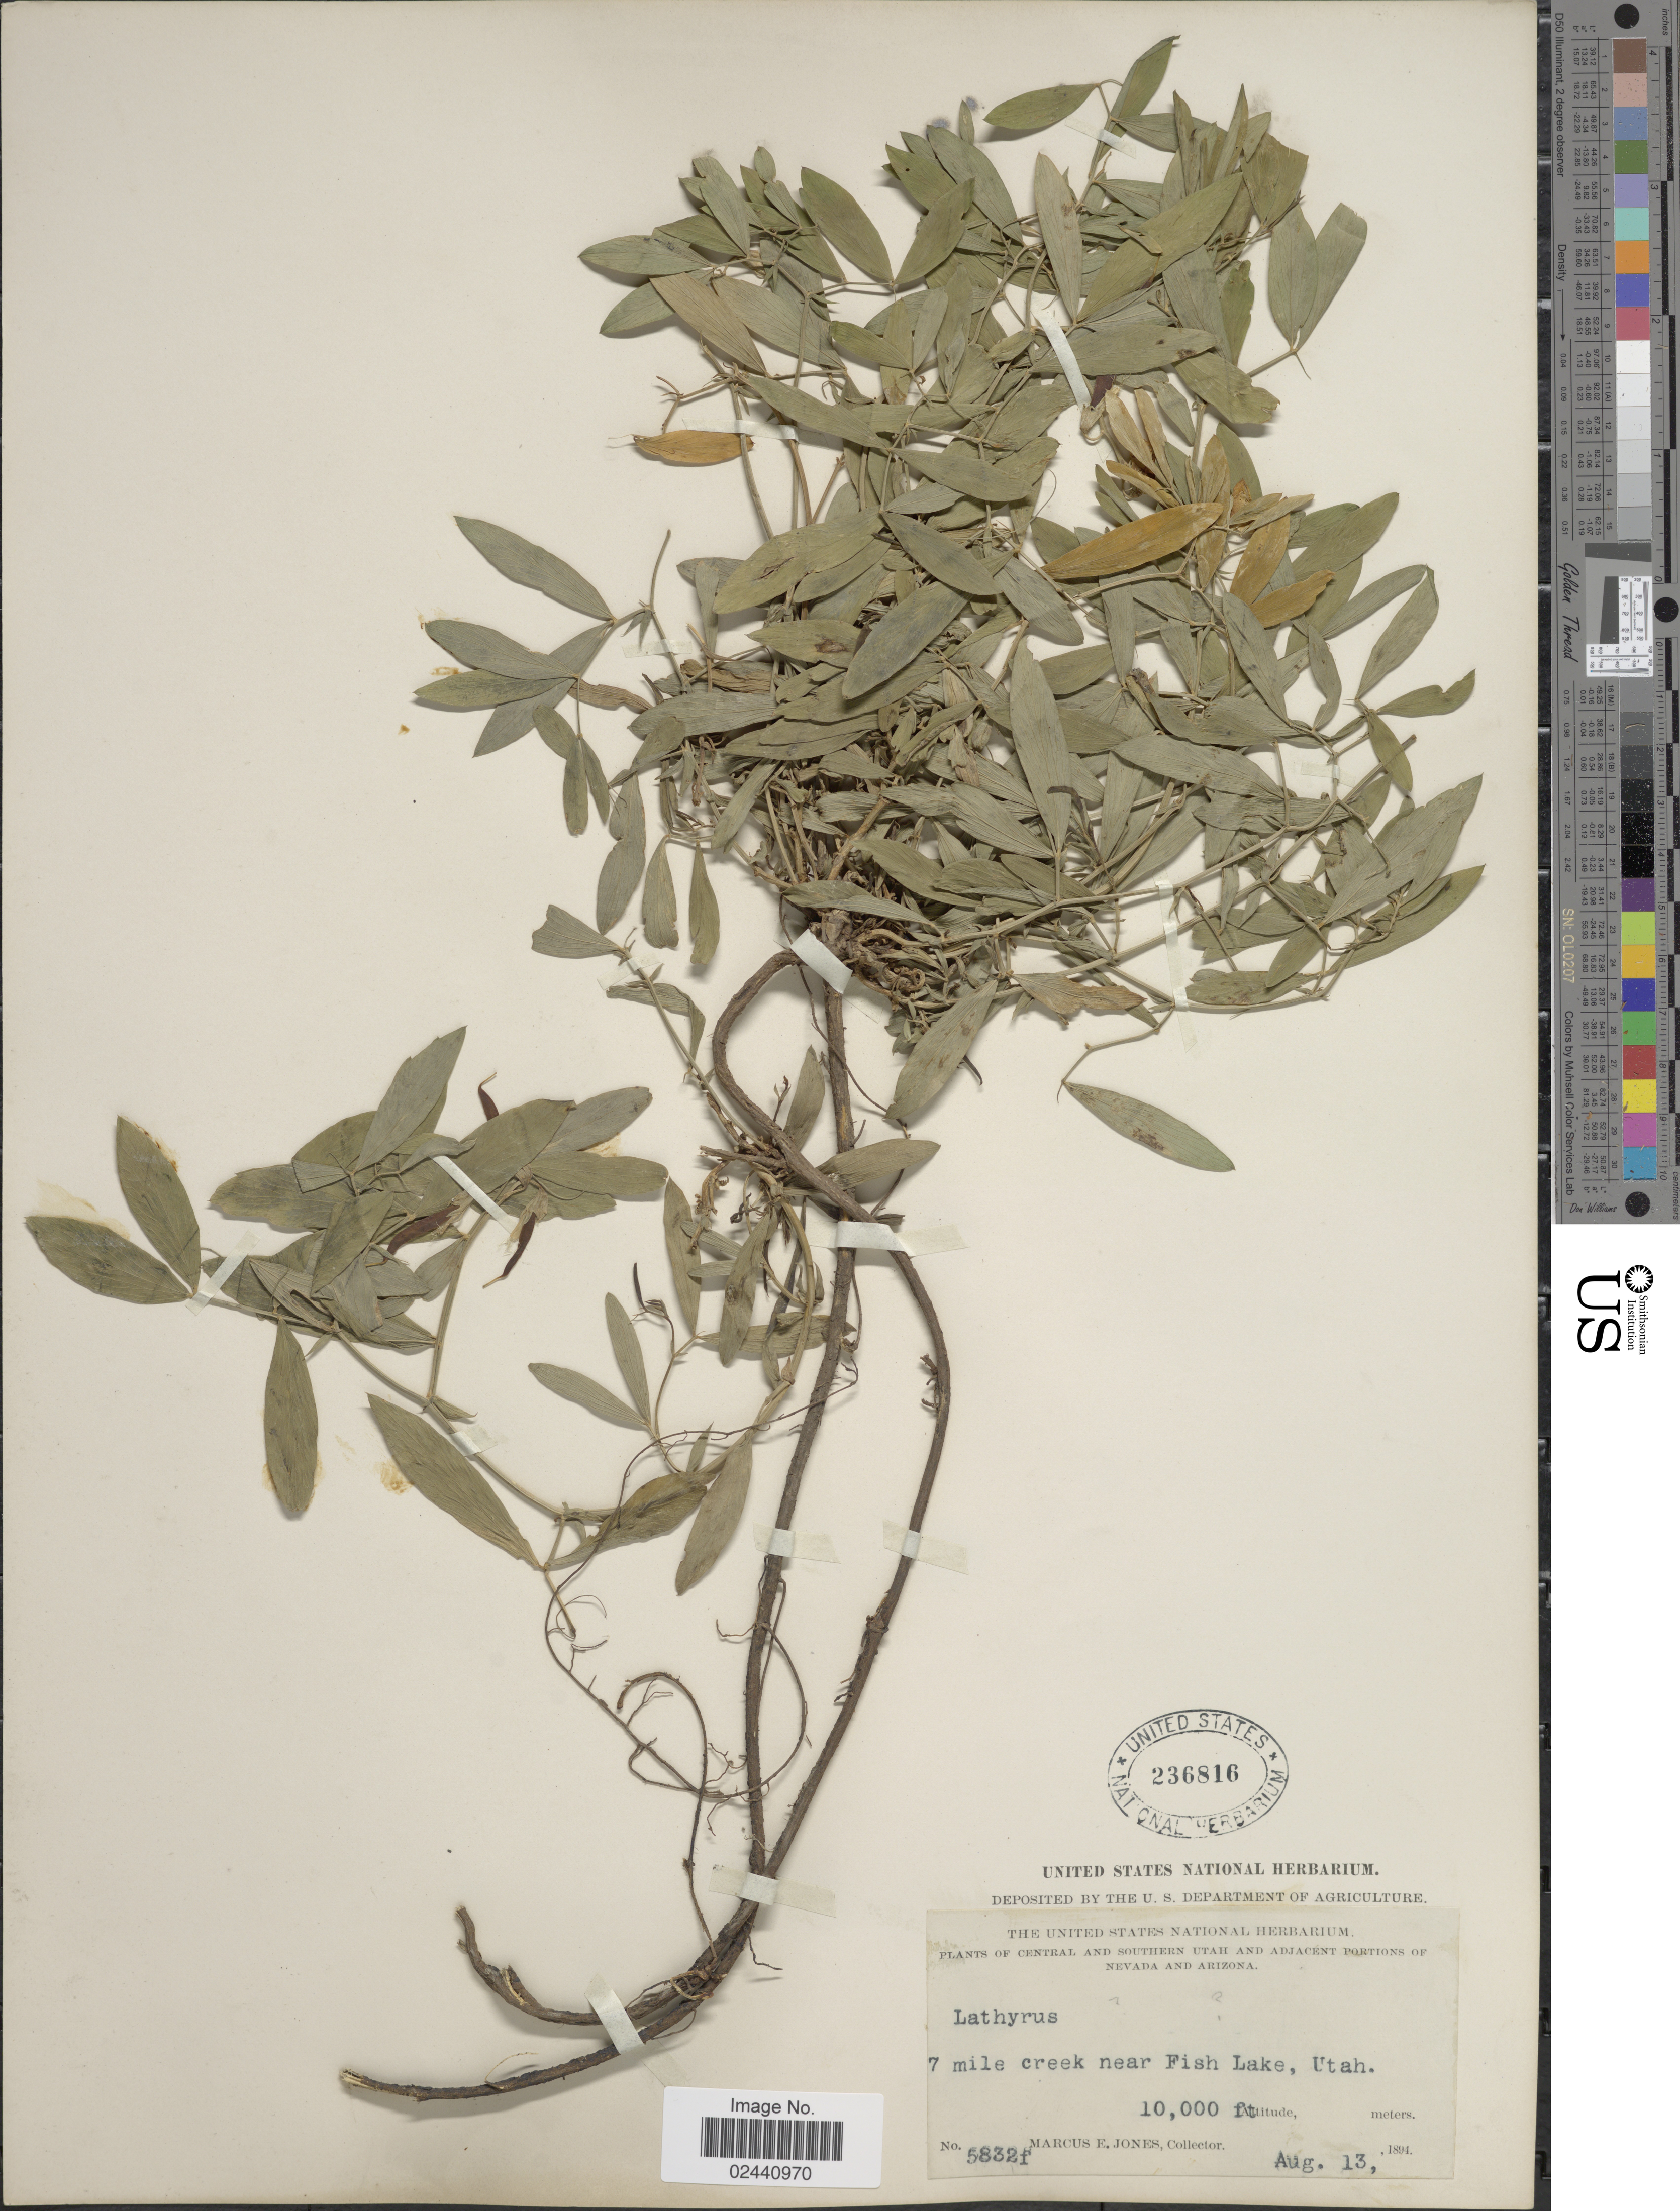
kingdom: Plantae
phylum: Tracheophyta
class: Magnoliopsida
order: Fabales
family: Fabaceae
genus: Lathyrus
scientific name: Lathyrus leucanthus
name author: Rydb.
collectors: M. E. Jones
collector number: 5832f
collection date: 1894-08-13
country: United States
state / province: Utah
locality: Central and Southern Utah. 7 mile creek near Fish Lake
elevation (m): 3048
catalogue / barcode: US 236816